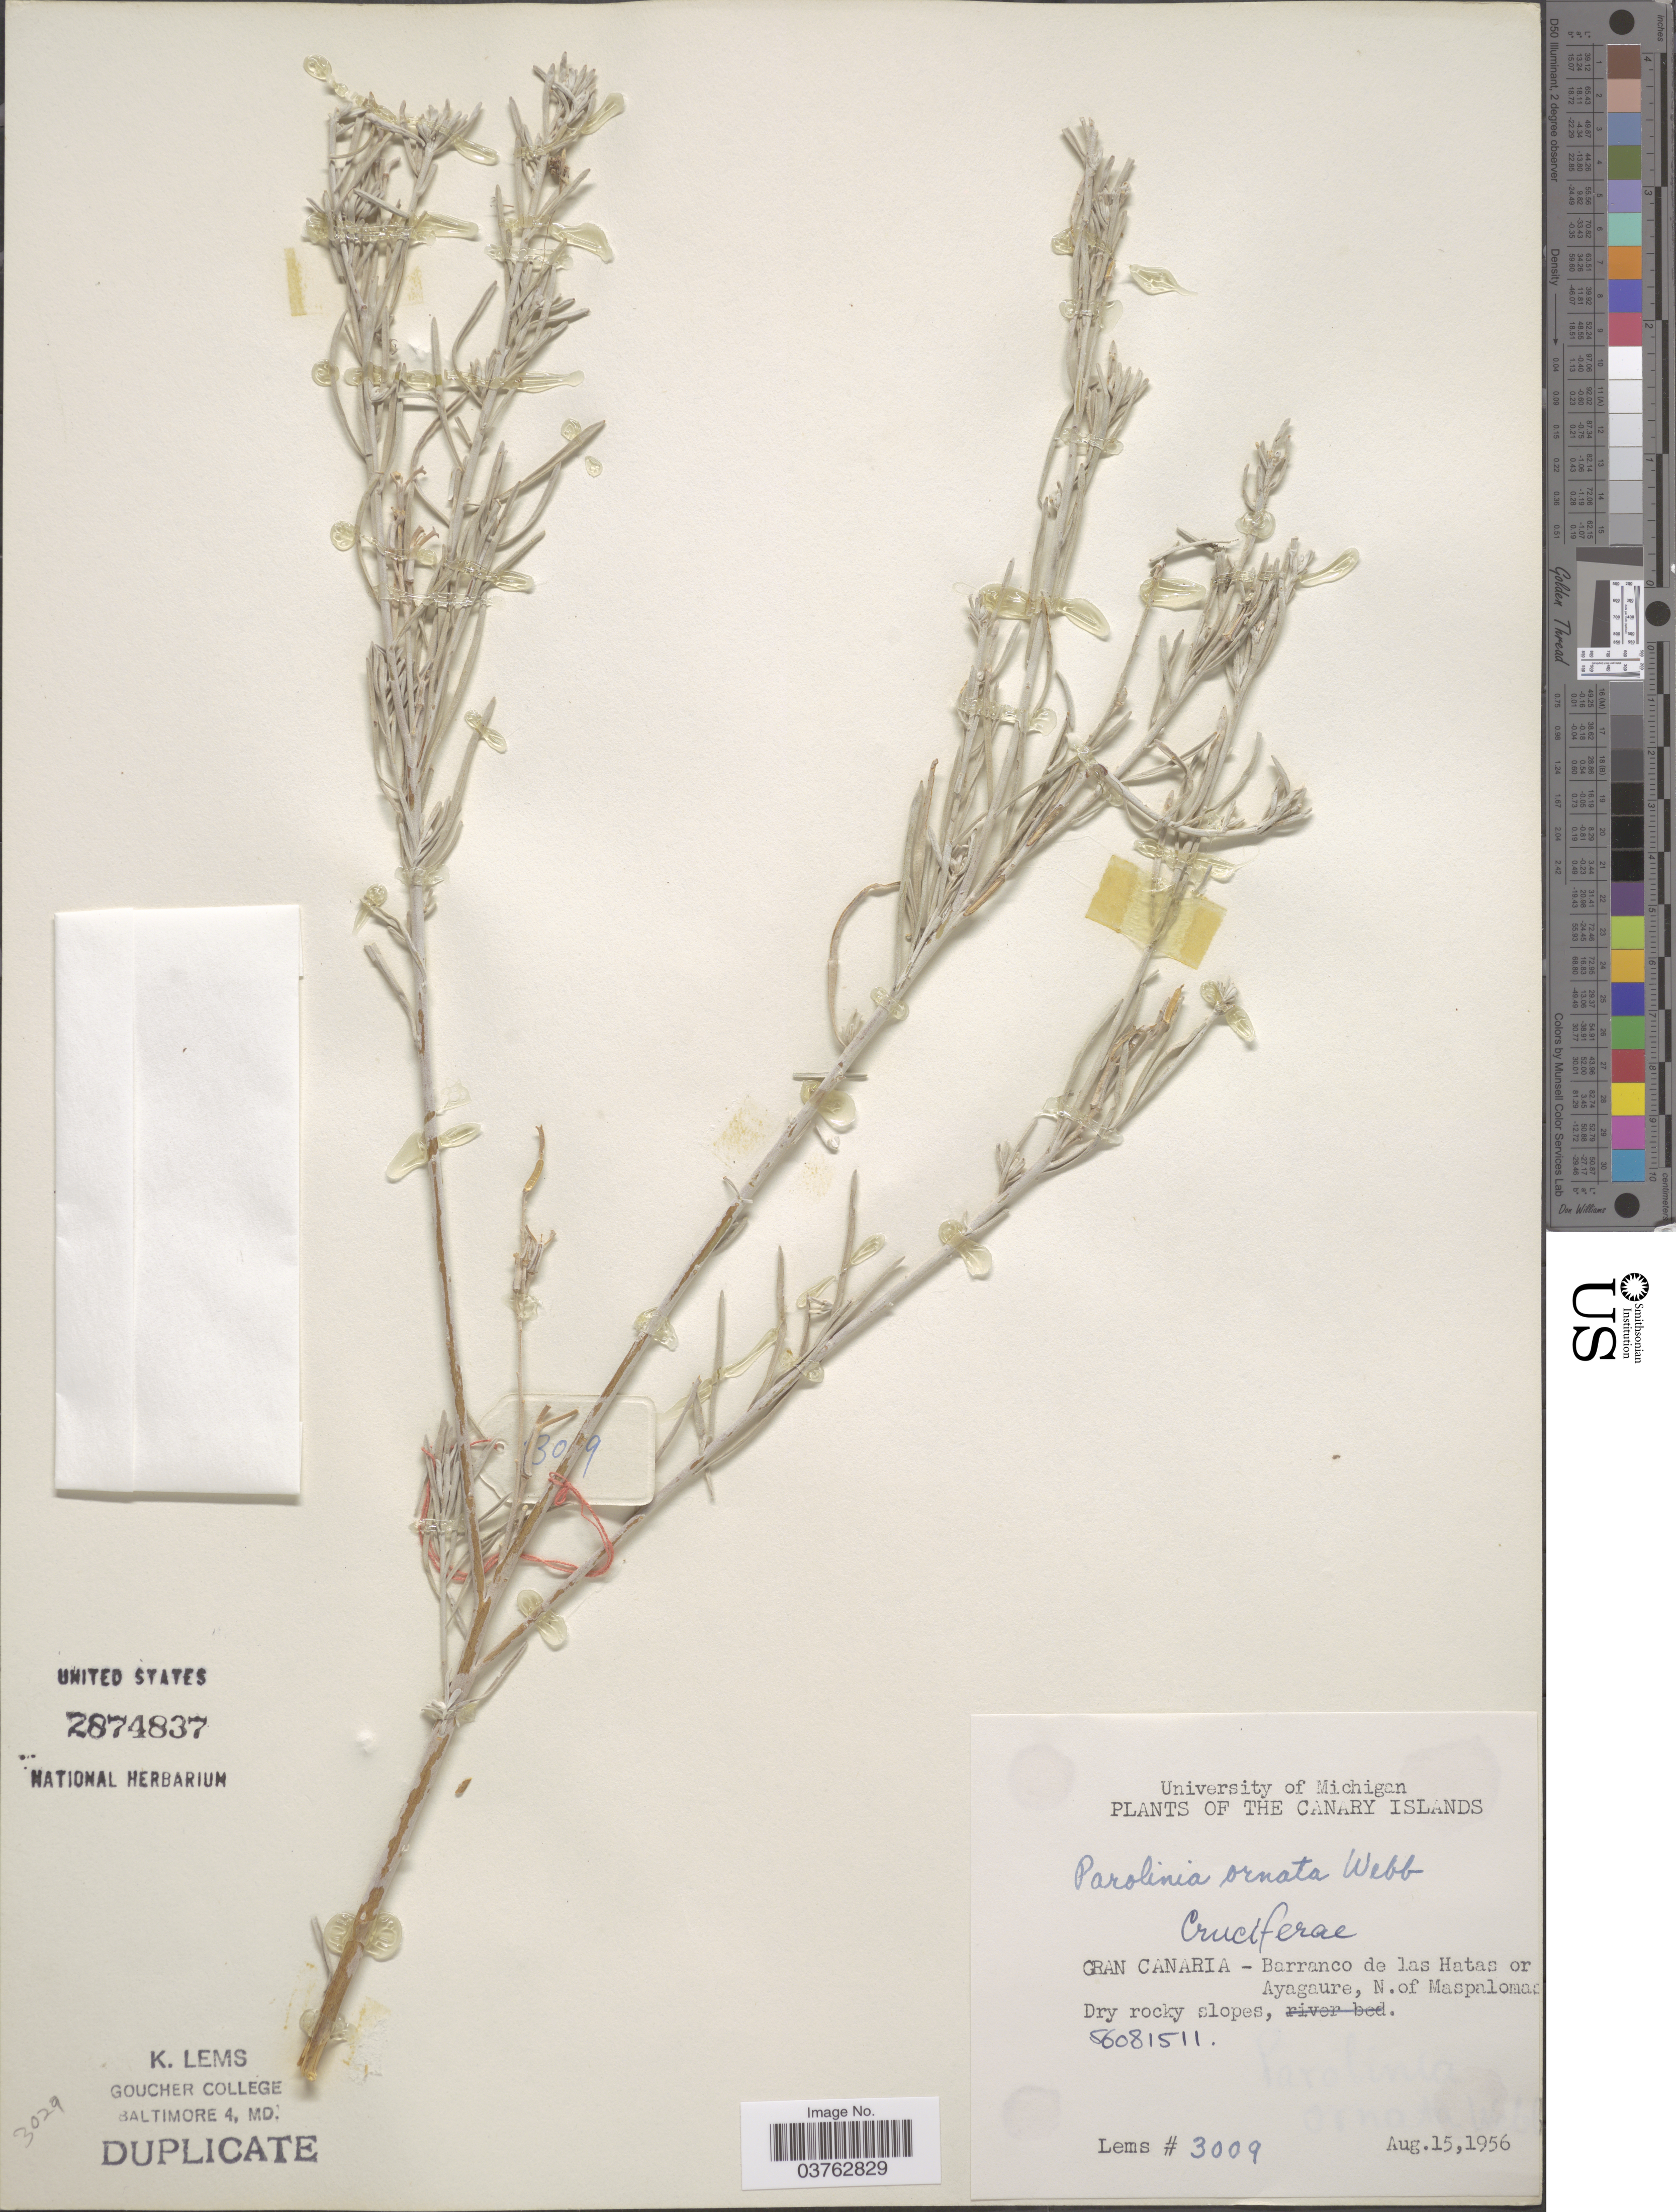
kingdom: Plantae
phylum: Tracheophyta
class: Magnoliopsida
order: Brassicales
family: Brassicaceae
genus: Parolinia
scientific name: Parolinia ornata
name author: Webb.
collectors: K. Lems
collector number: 3009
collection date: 1956-08-15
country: Spain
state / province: Canarias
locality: The Canary Islands. Gran Canaria - Barranco de las Hatas or Ayagaure, N. of Maspalomas.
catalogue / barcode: US 2874837